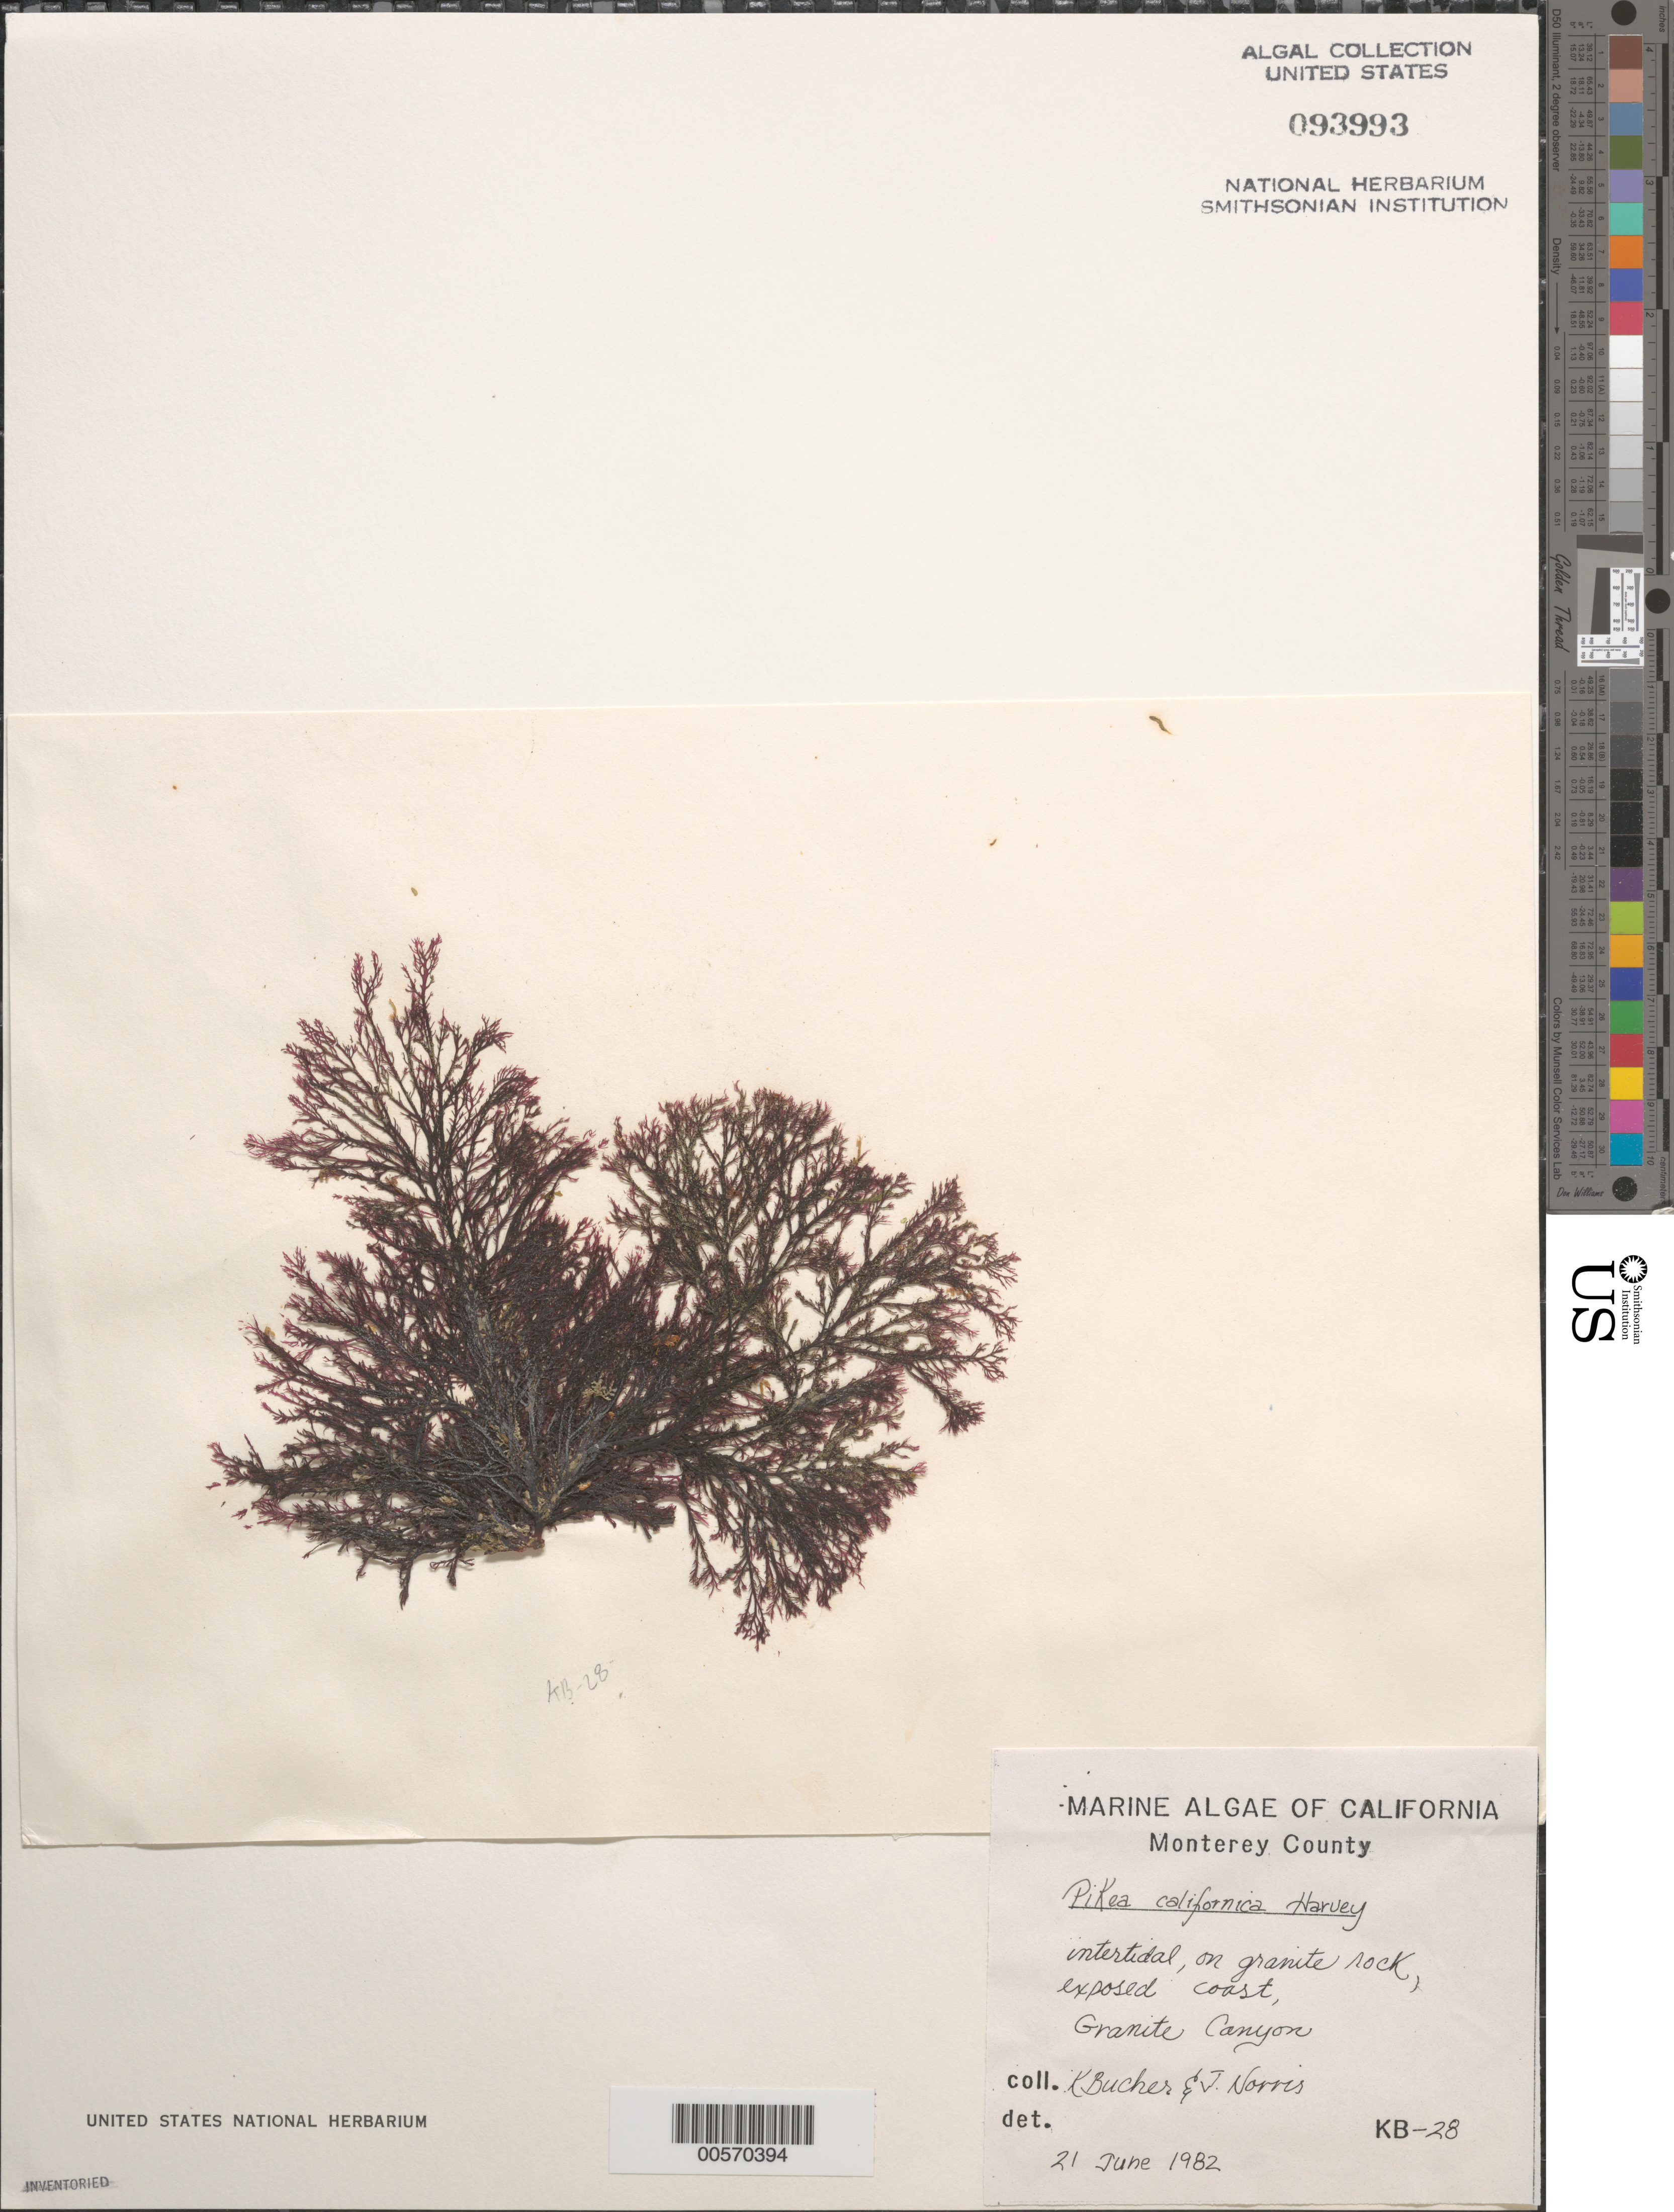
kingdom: Plantae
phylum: Rhodophyta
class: Florideophyceae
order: Gigartinales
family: Dumontiaceae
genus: Pikea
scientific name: Pikea californica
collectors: K. E. Bucher & J. N. Norris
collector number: KB-28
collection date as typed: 21 Jun 1982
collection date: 1982-06-21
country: United States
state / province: California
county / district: Monterey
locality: Granite Canyon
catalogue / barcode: US 93993